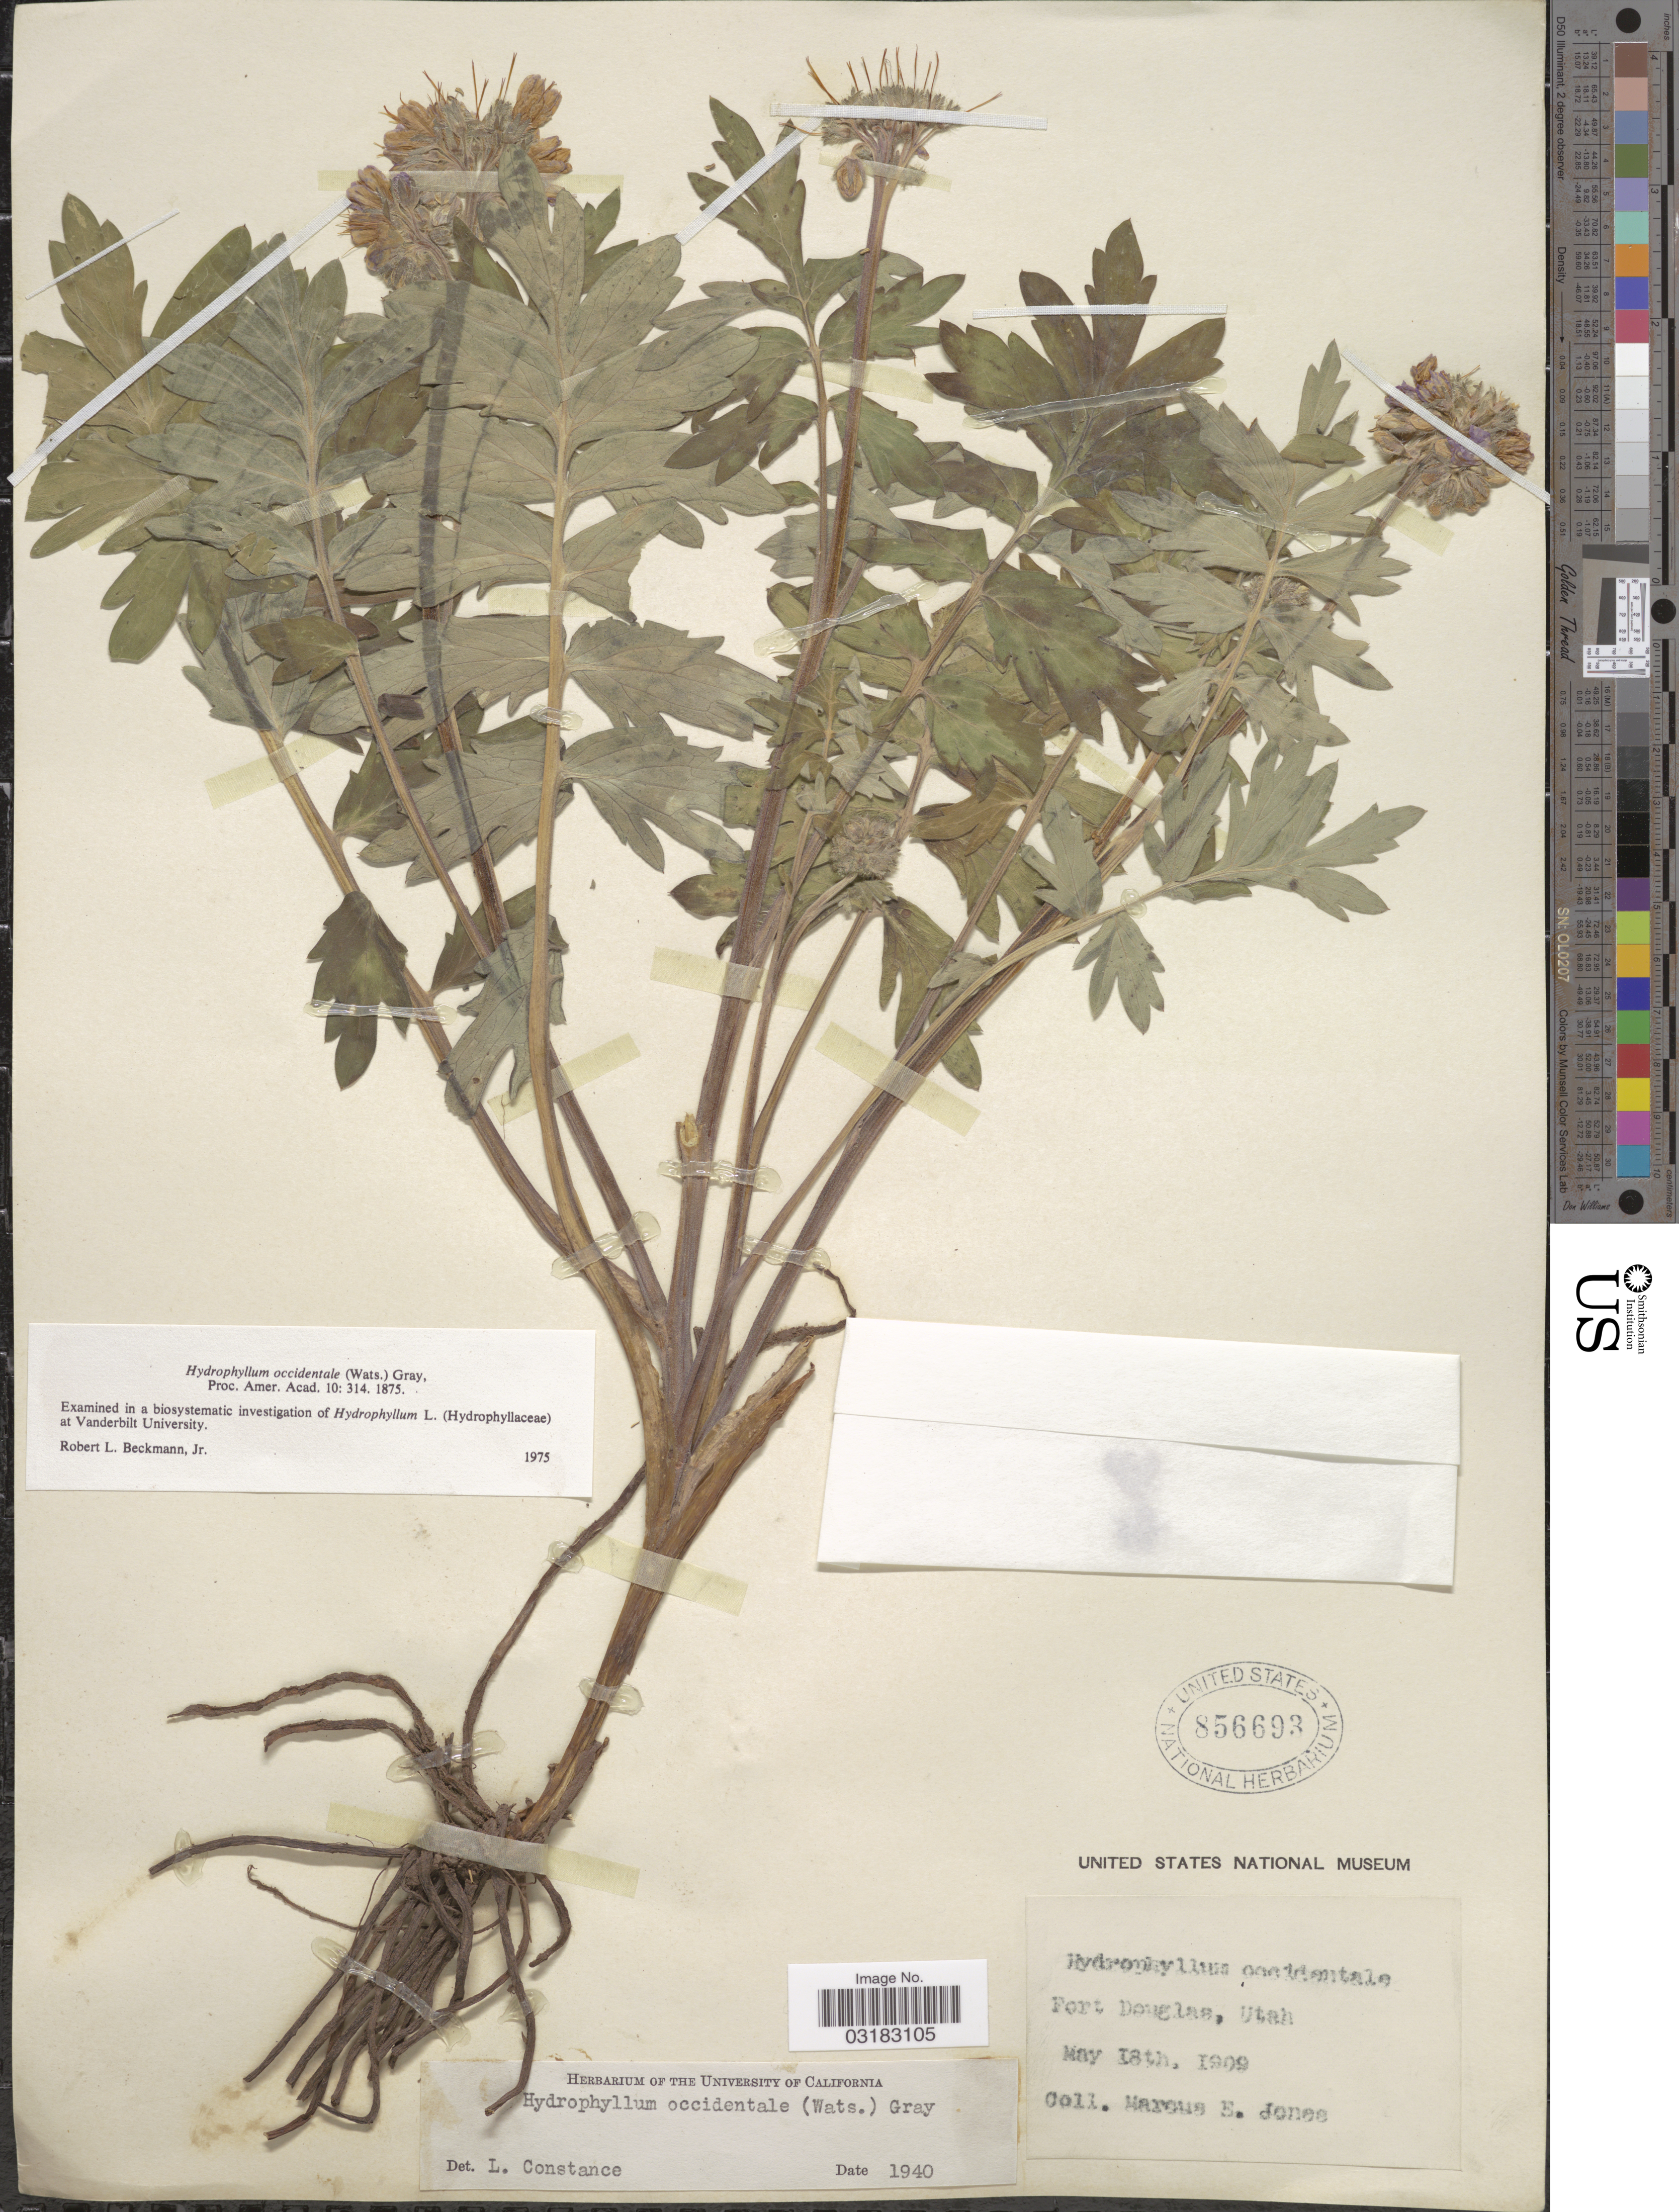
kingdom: Plantae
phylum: Tracheophyta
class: Magnoliopsida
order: Boraginales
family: Hydrophyllaceae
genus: Hydrophyllum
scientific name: Hydrophyllum occidentale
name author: (S. Watson) A. Gray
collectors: M. E. Jones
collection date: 1909-05-18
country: United States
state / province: Utah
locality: Fort Douglas.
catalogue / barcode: US 856693